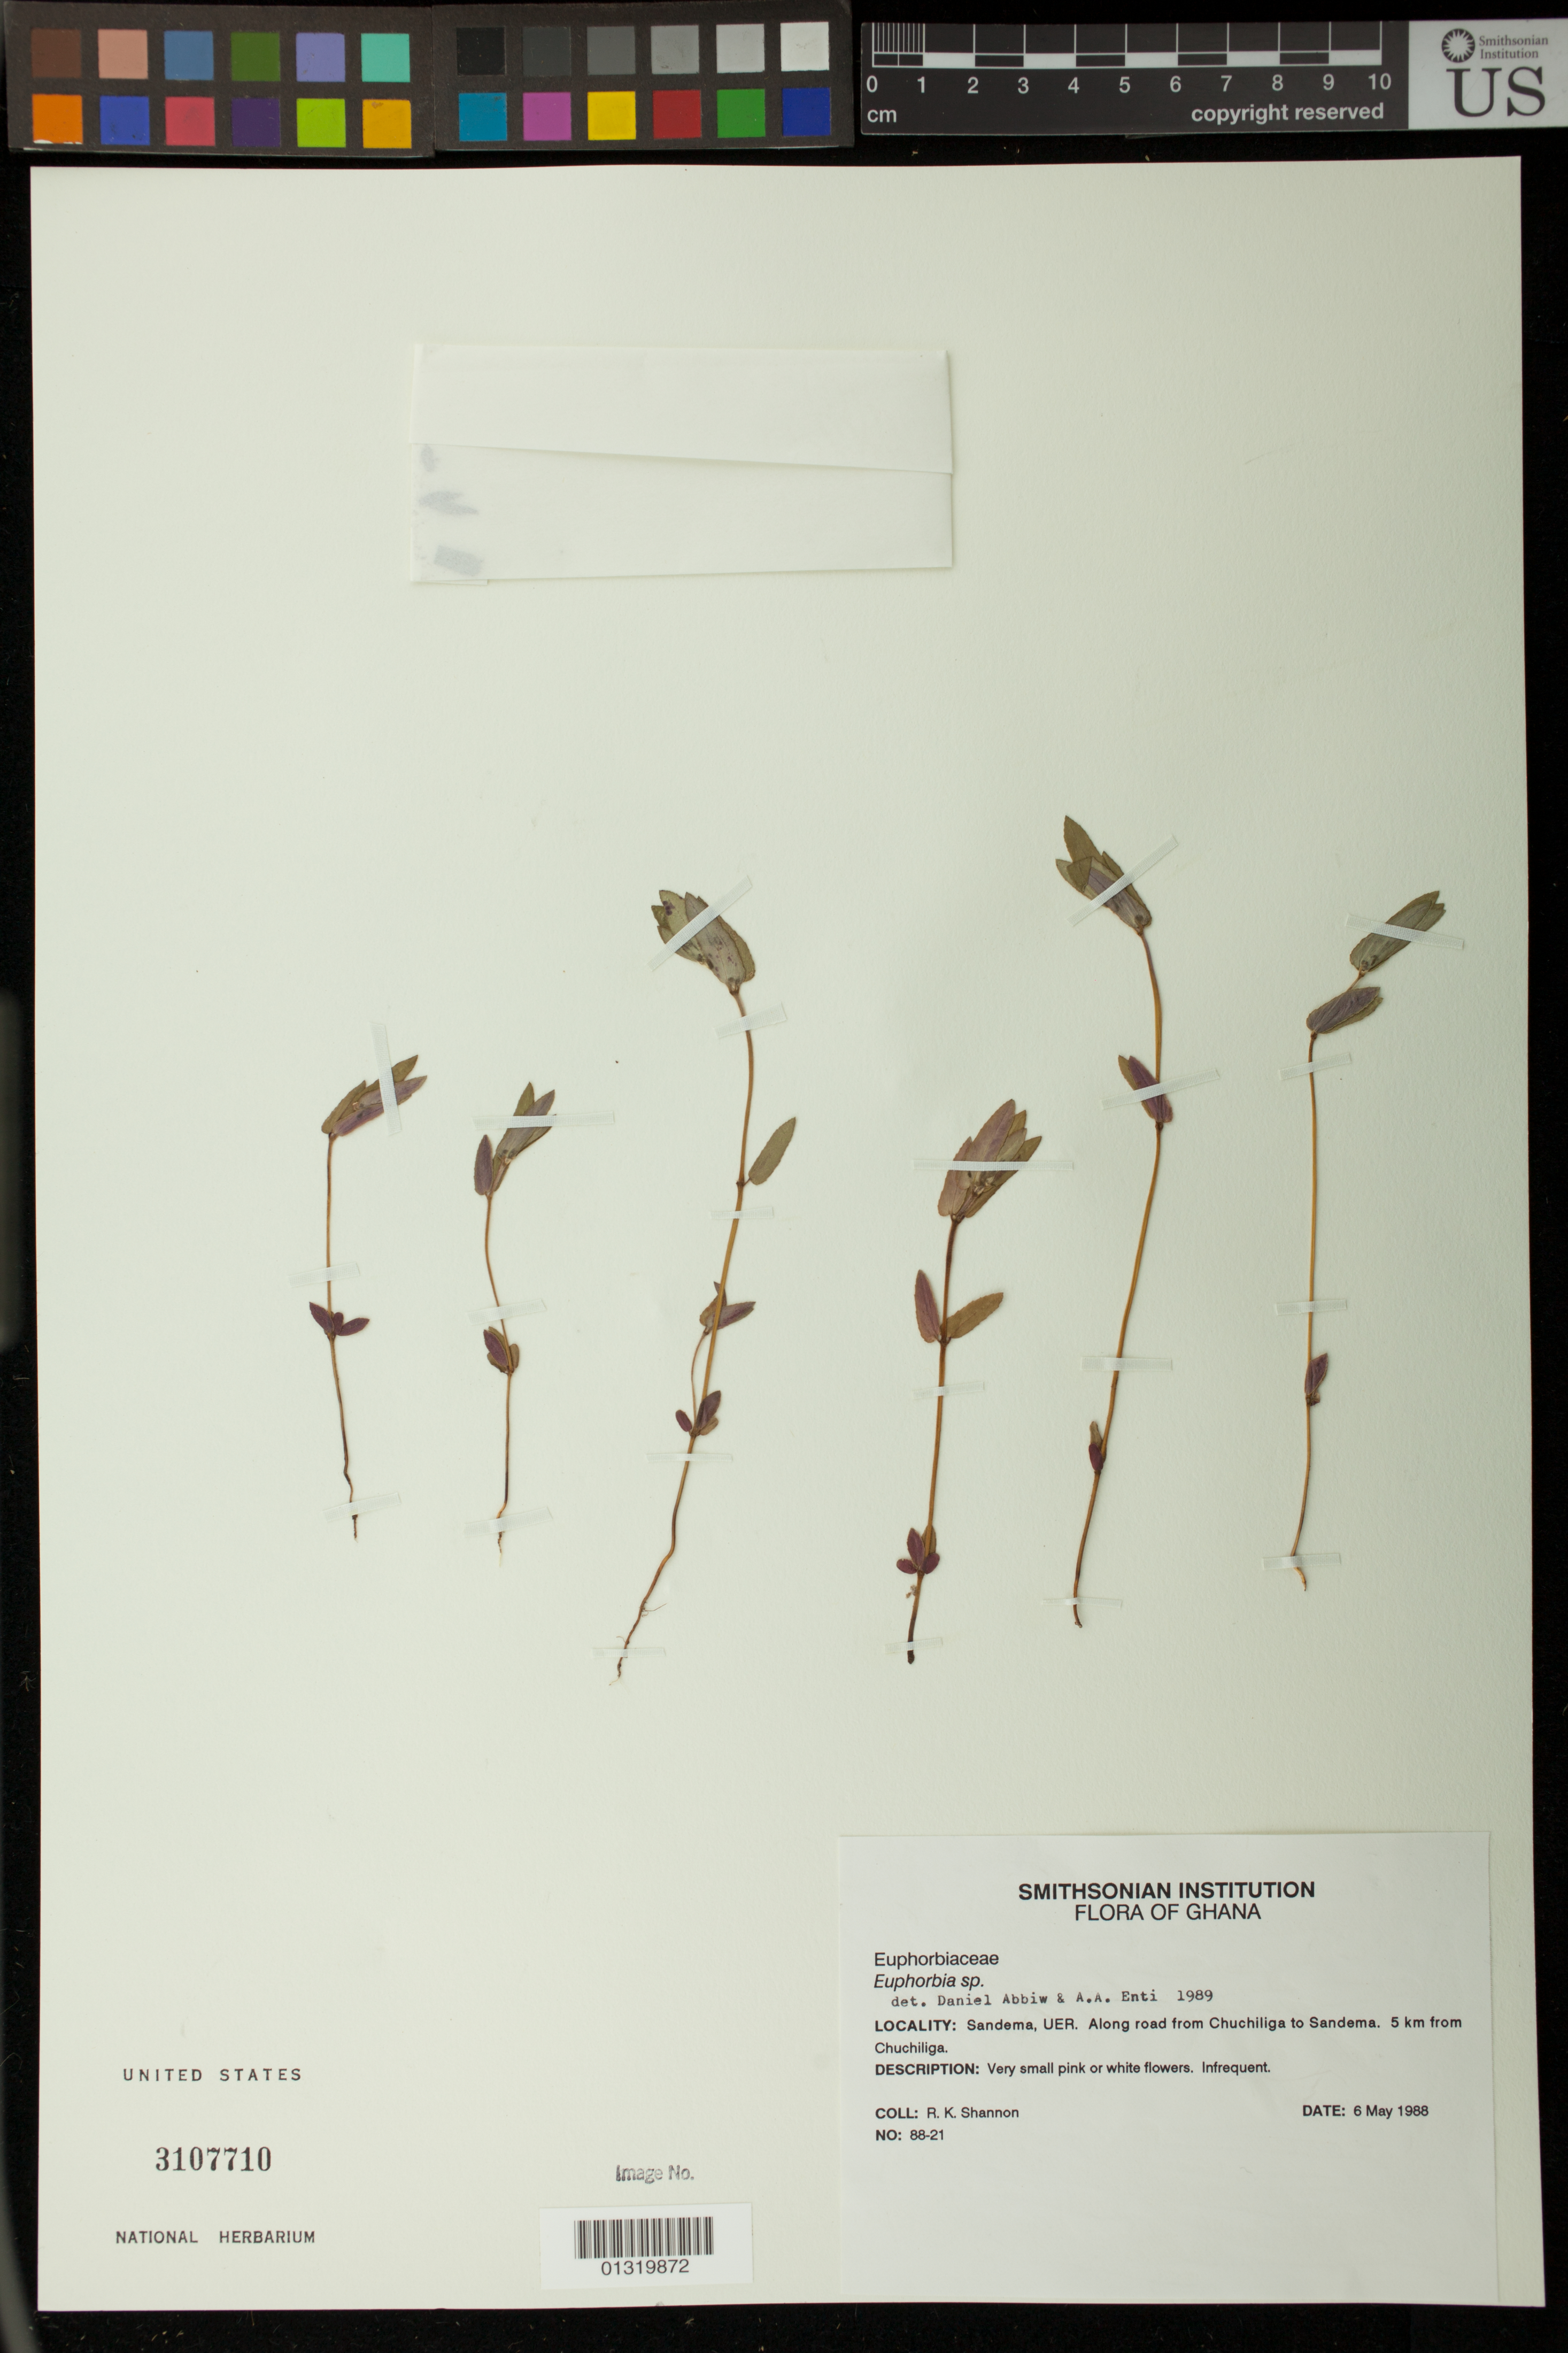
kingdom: Plantae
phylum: Tracheophyta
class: Magnoliopsida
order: Malpighiales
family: Euphorbiaceae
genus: Euphorbia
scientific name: Euphorbia sp.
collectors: R. Shannon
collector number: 88-21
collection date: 1988-05-06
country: Ghana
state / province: Upper East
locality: Sandema, UER. Along road from Chuchiliga to Sandema. 5km from Chuchiliga.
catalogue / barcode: US 3107710